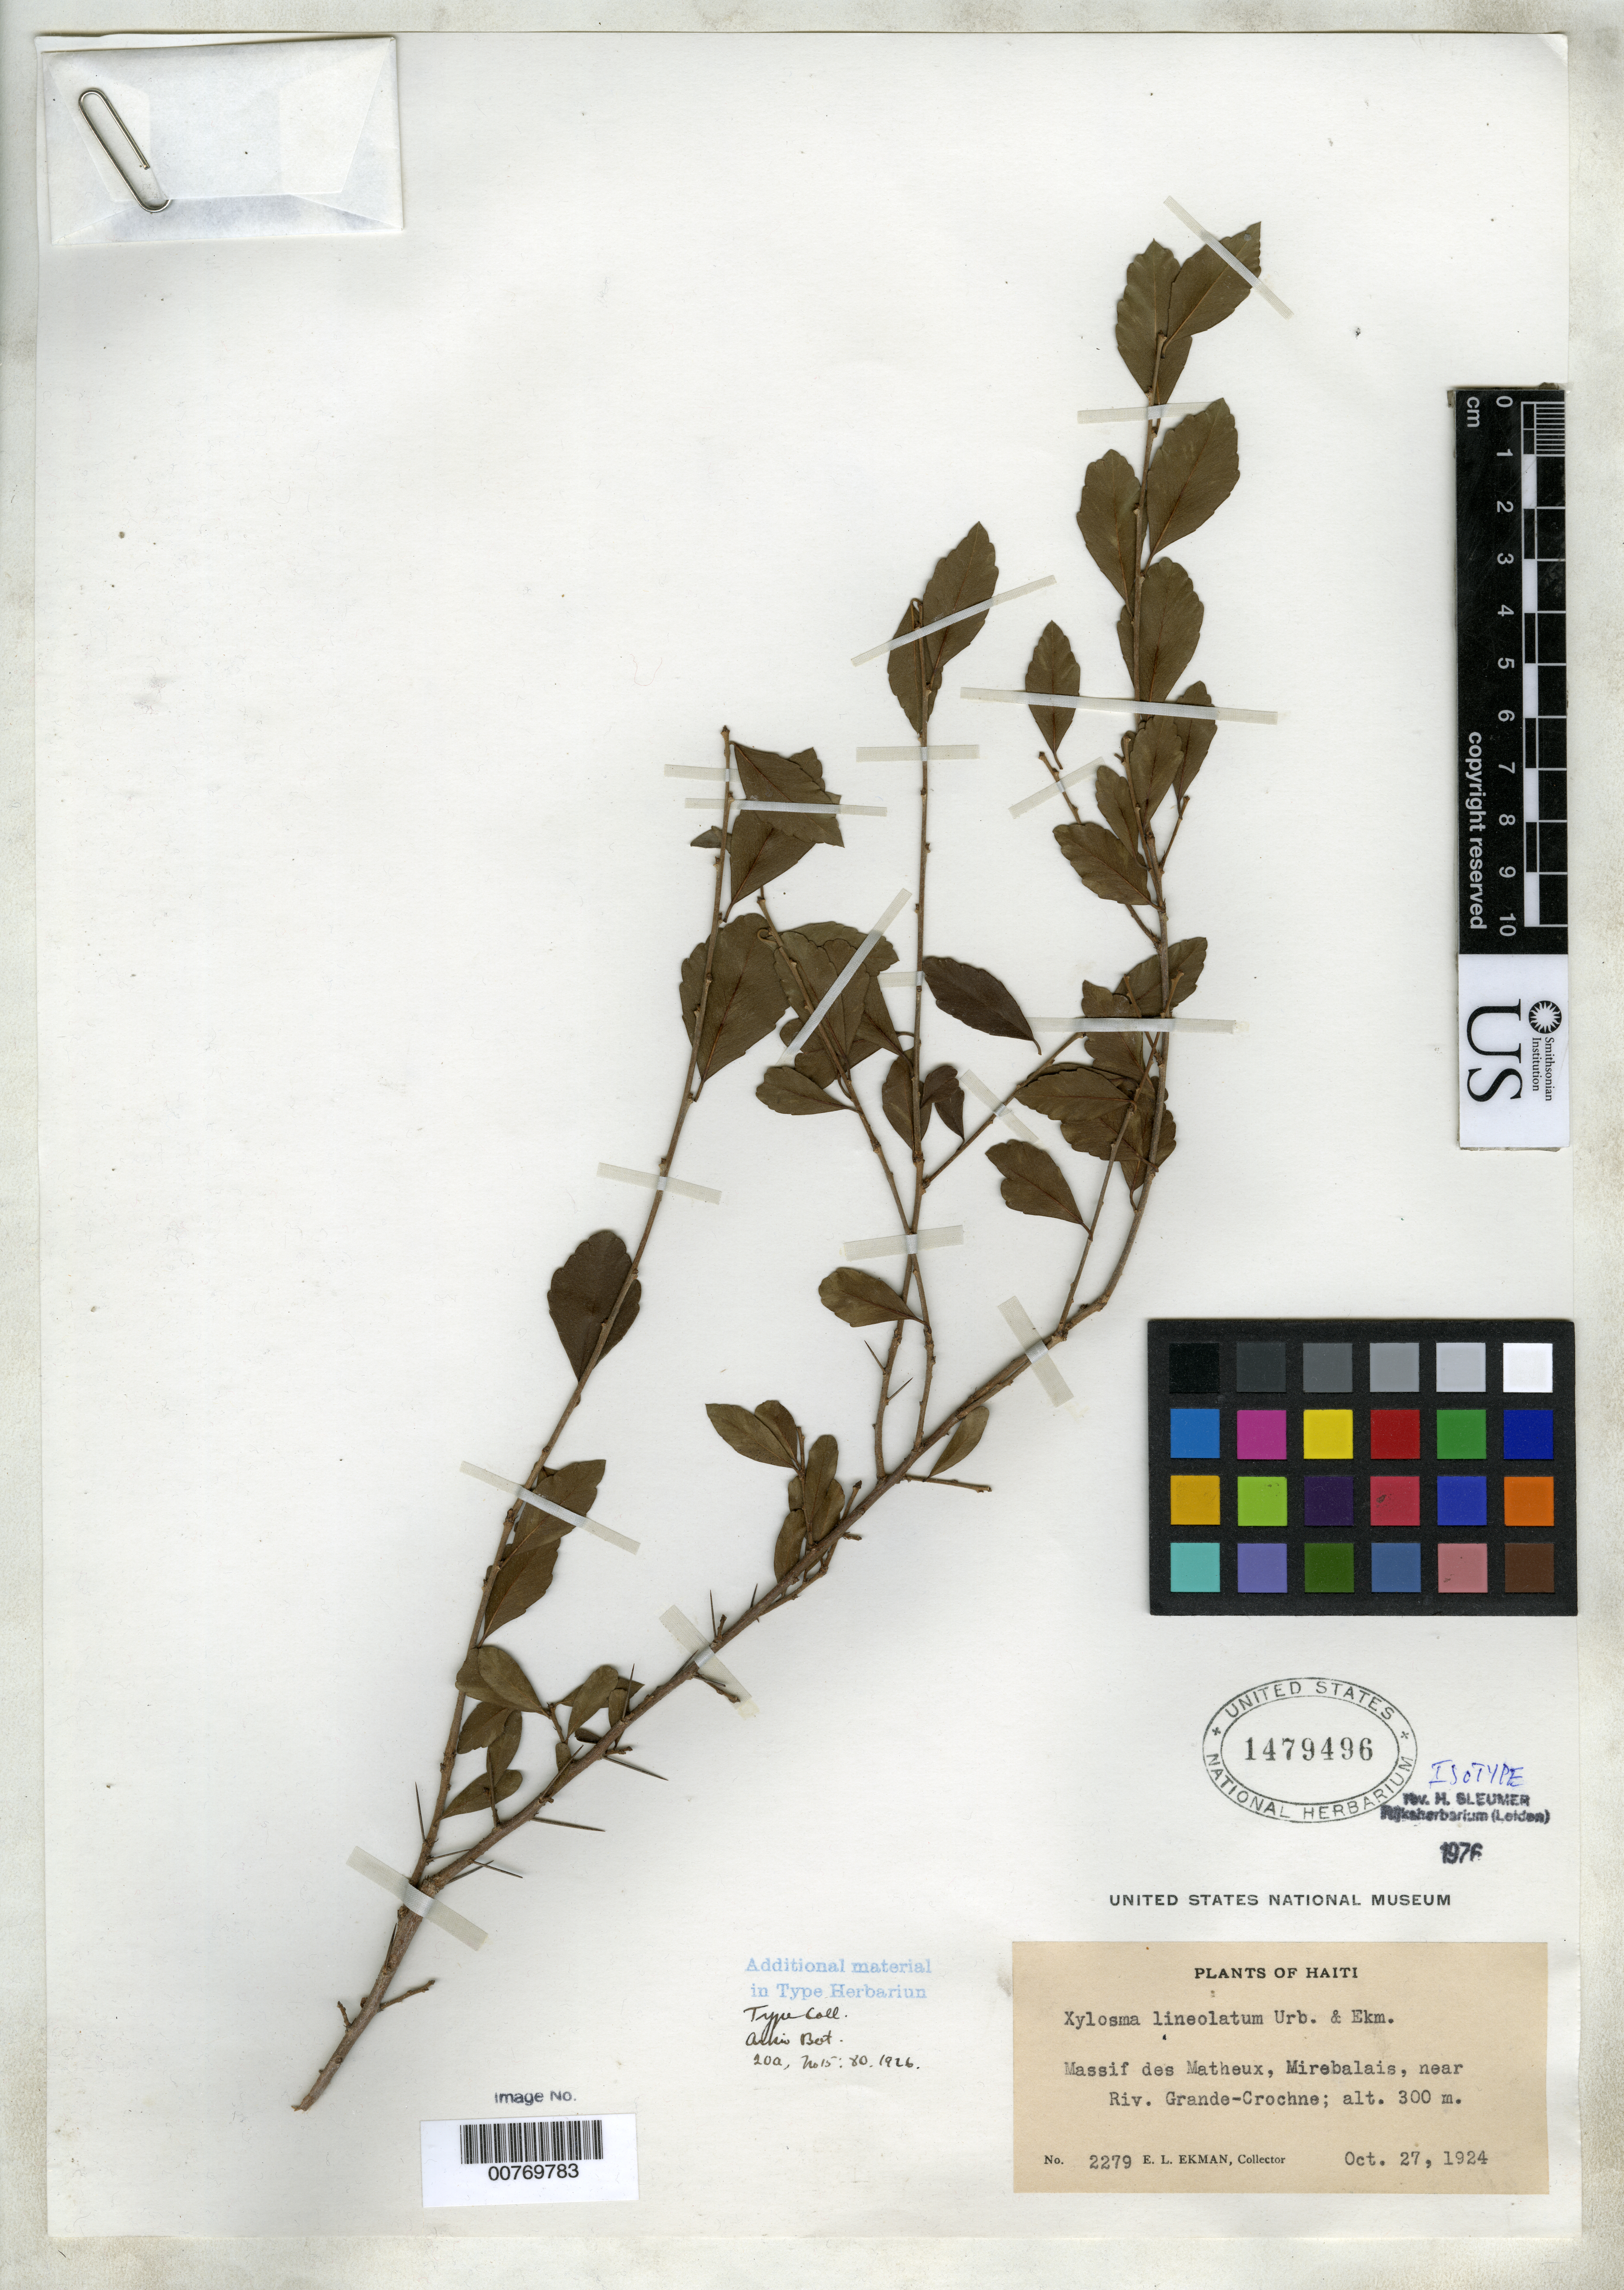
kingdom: Plantae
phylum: Tracheophyta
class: Magnoliopsida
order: Malpighiales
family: Salicaceae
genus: Xylosma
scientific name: Xylosma lineolata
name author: Urb. & Ekman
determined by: Sleumer, H. O.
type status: Isotype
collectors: E. L. Ekman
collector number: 2279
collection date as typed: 27 Oct 1924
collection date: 1924-10-27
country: Haiti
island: Hispaniola Island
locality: Massif des Matheux, Mirebalais, near Riv. Grande-Crochne.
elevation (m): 300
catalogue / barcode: US 1479496